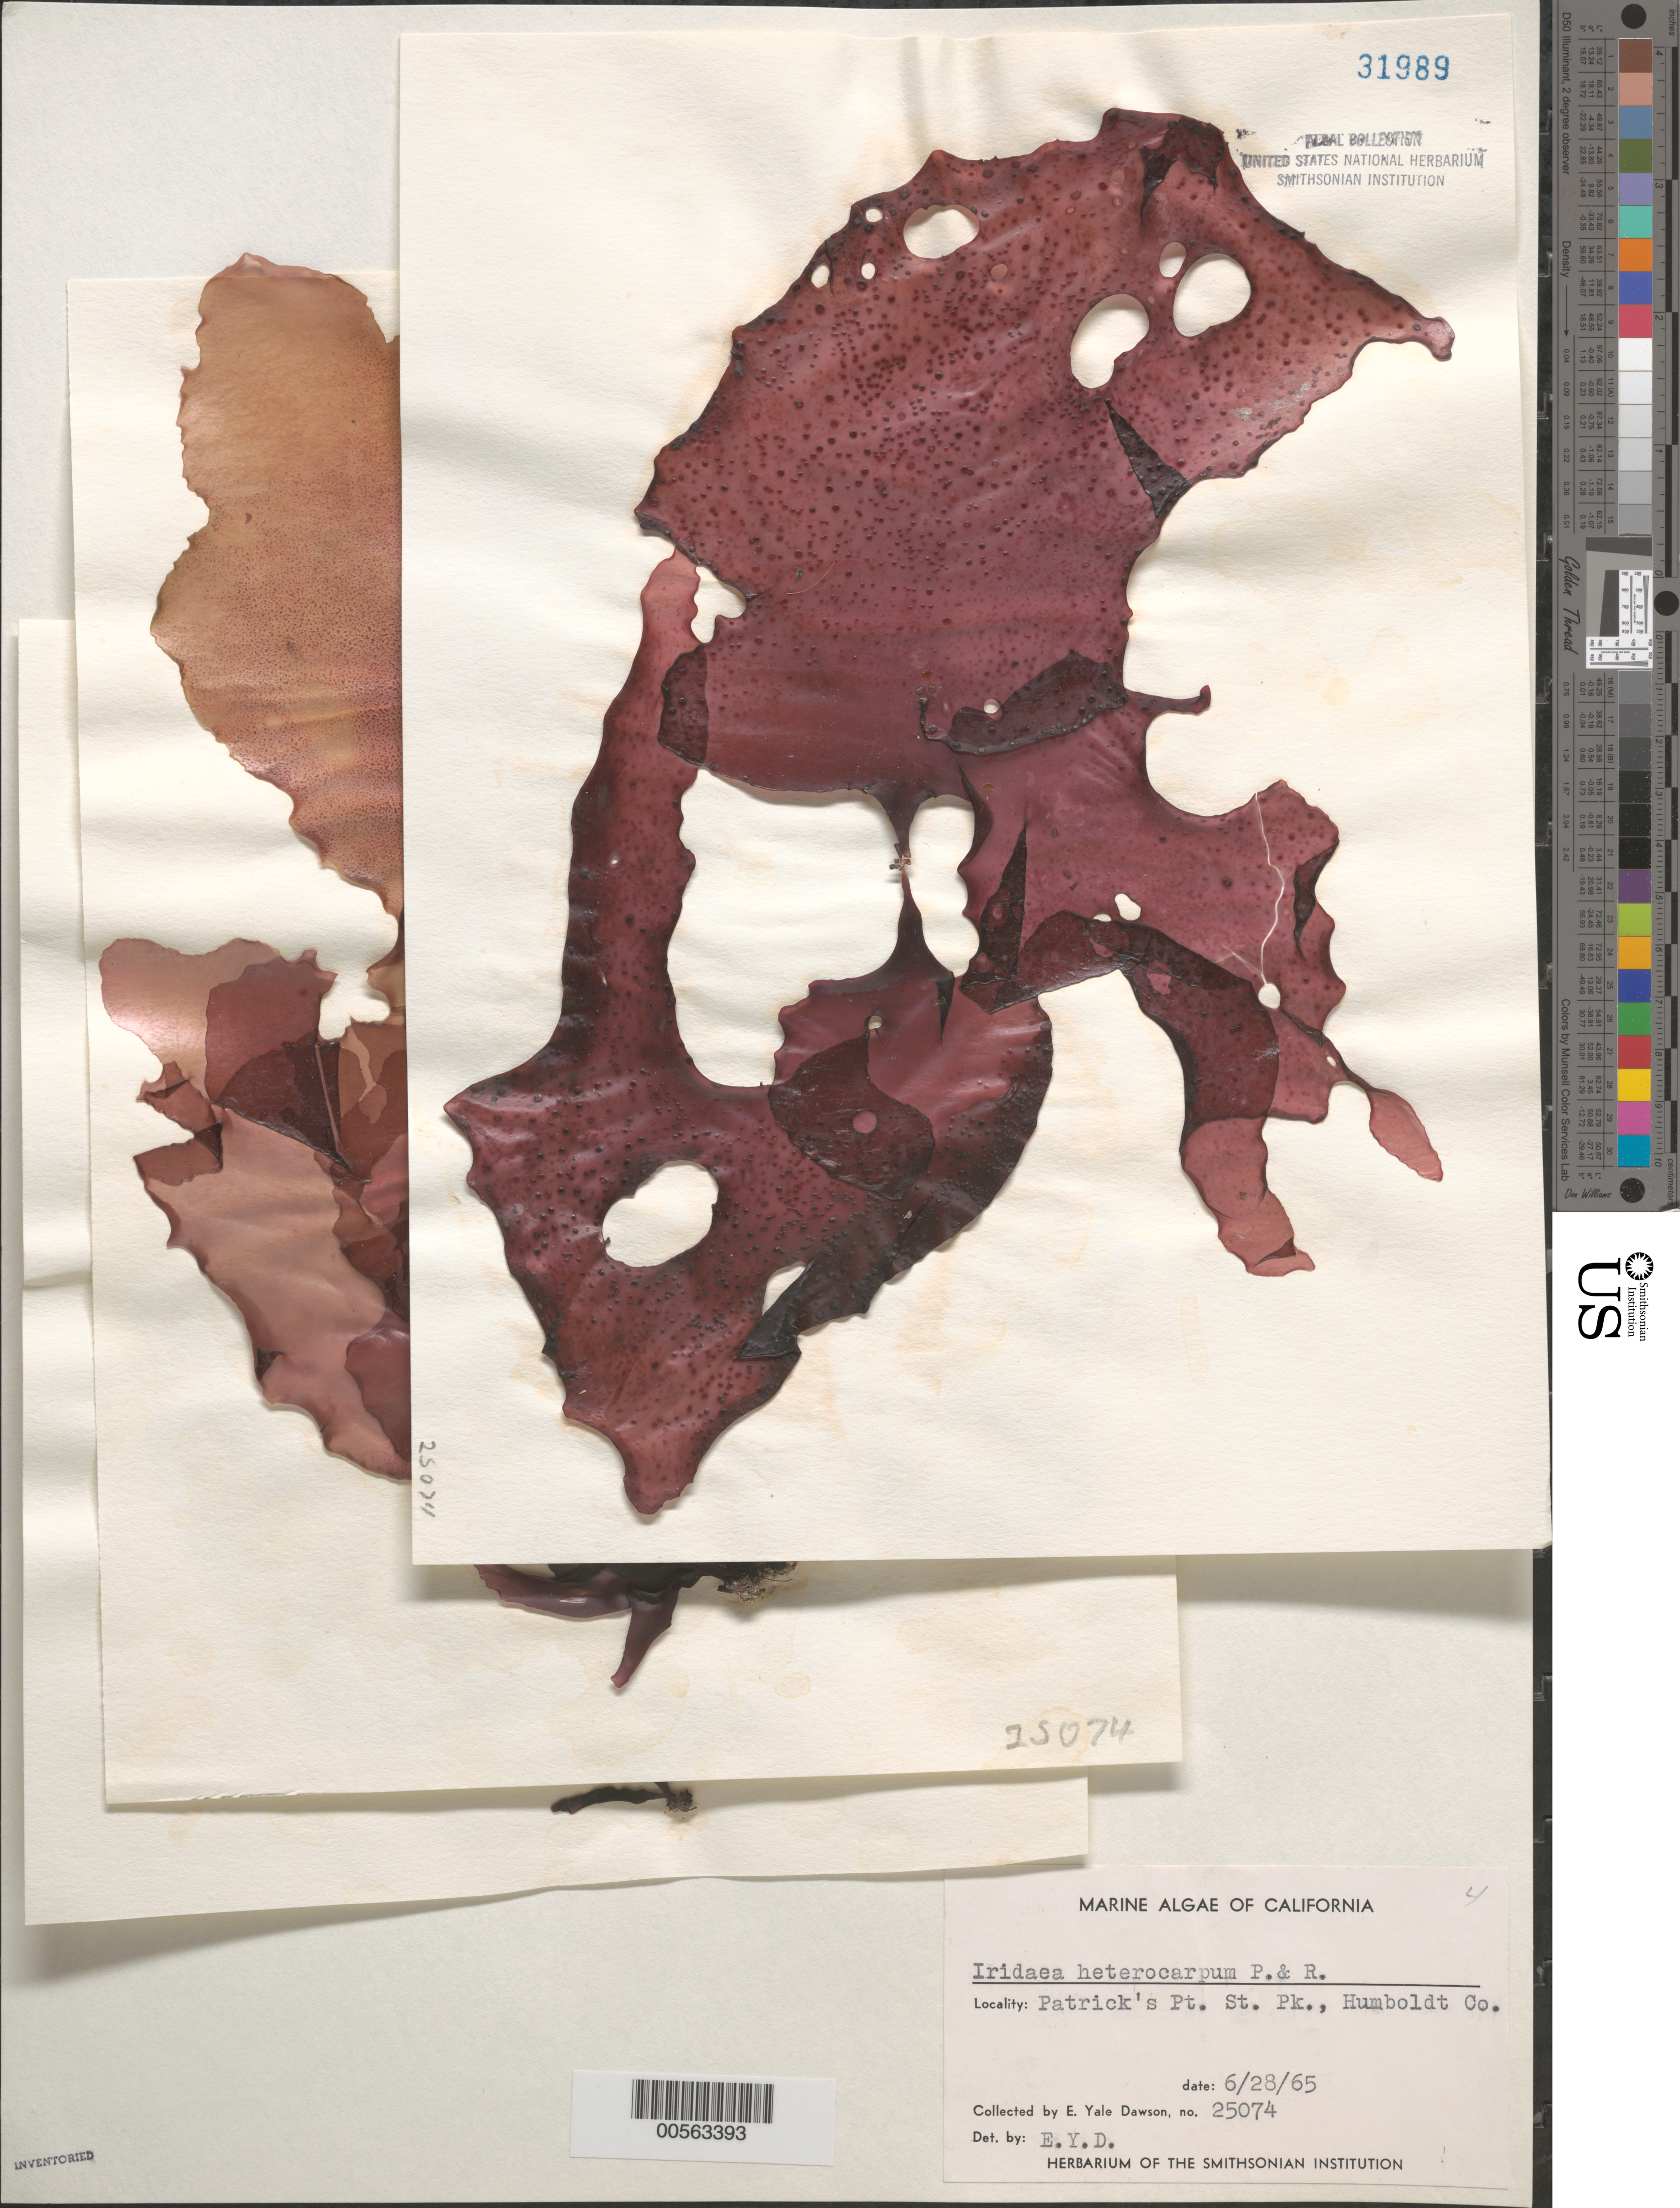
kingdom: Plantae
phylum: Rhodophyta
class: Florideophyceae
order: Gigartinales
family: Gigartinaceae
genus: Chondrus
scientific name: Chondrus crispus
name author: Stackh.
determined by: Algae name updating Project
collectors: E. Y. Dawson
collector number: EYD 25074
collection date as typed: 28 Jun 1965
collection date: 1965-06-28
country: United States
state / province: California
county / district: Humboldt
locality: Patrick's Point State Park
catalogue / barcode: US 31989